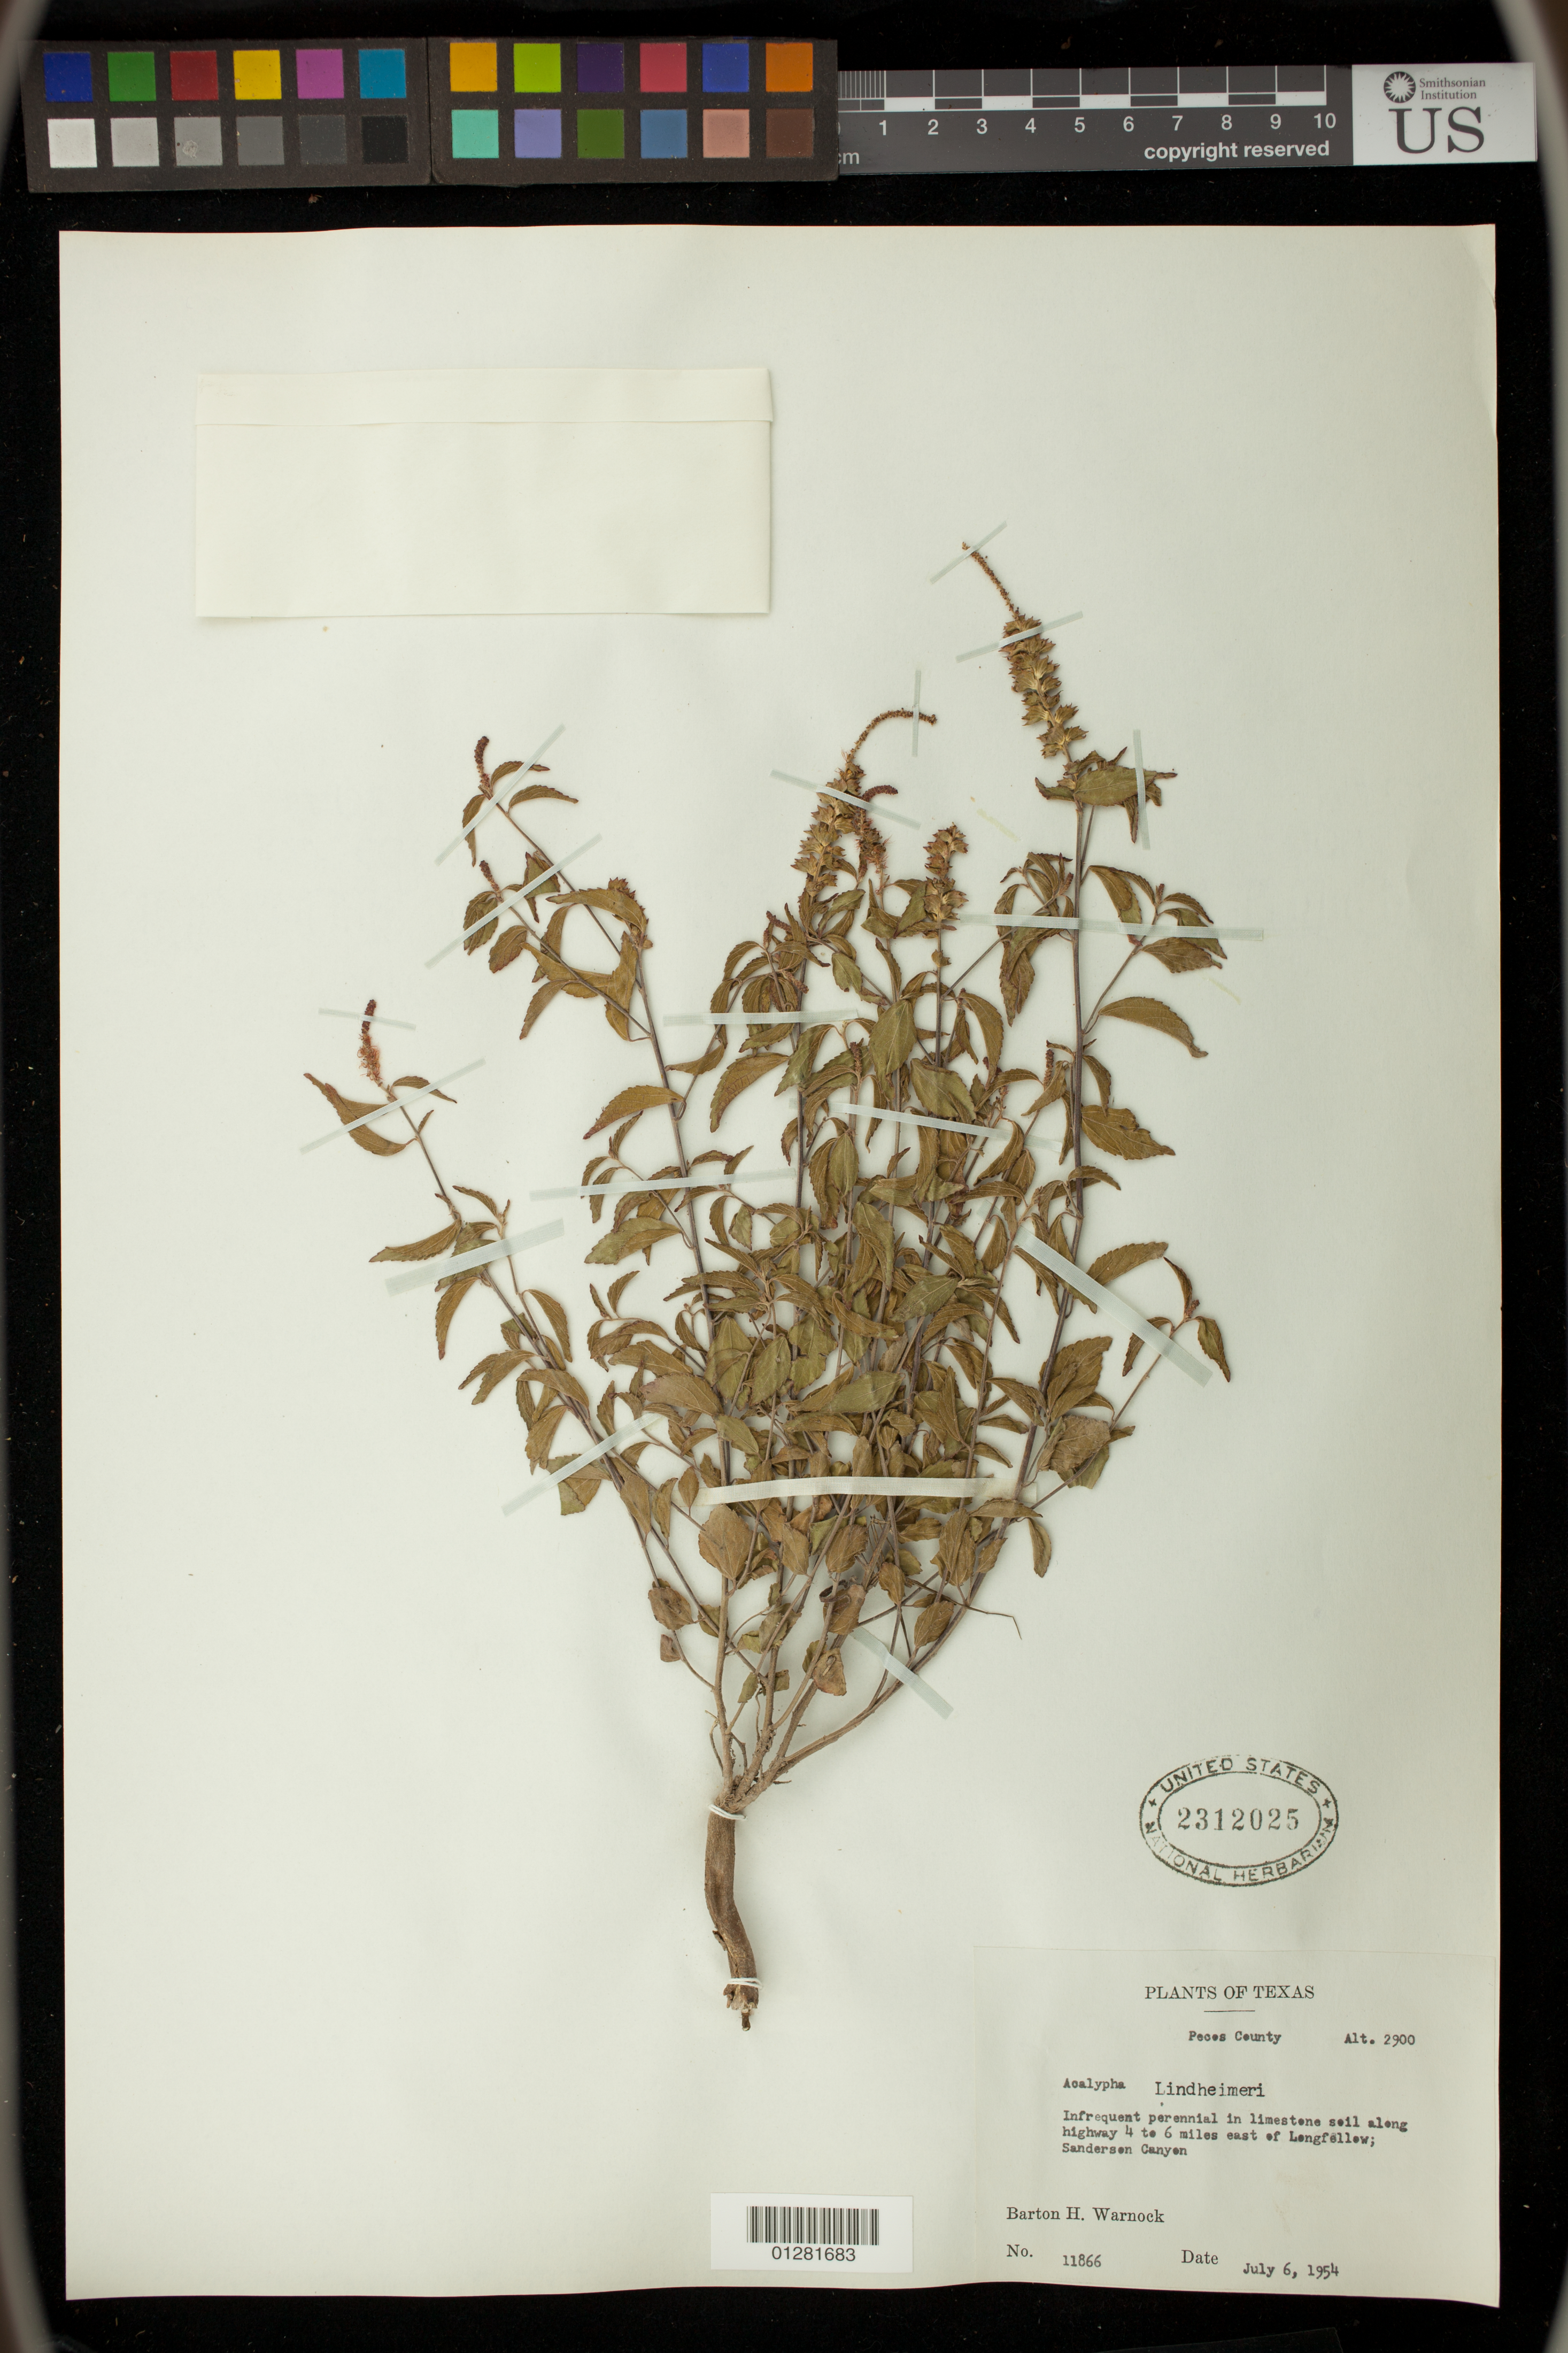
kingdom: Plantae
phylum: Tracheophyta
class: Magnoliopsida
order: Malpighiales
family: Euphorbiaceae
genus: Acalypha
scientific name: Acalypha lindheimeri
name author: Müll. Arg.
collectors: B. H. Warnock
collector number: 11866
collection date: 1954-07-06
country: United States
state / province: Texas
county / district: Pecos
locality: along highway 4 to 6 miles east of Longfellow; Sanderson Canyon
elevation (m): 884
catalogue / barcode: US 2312025